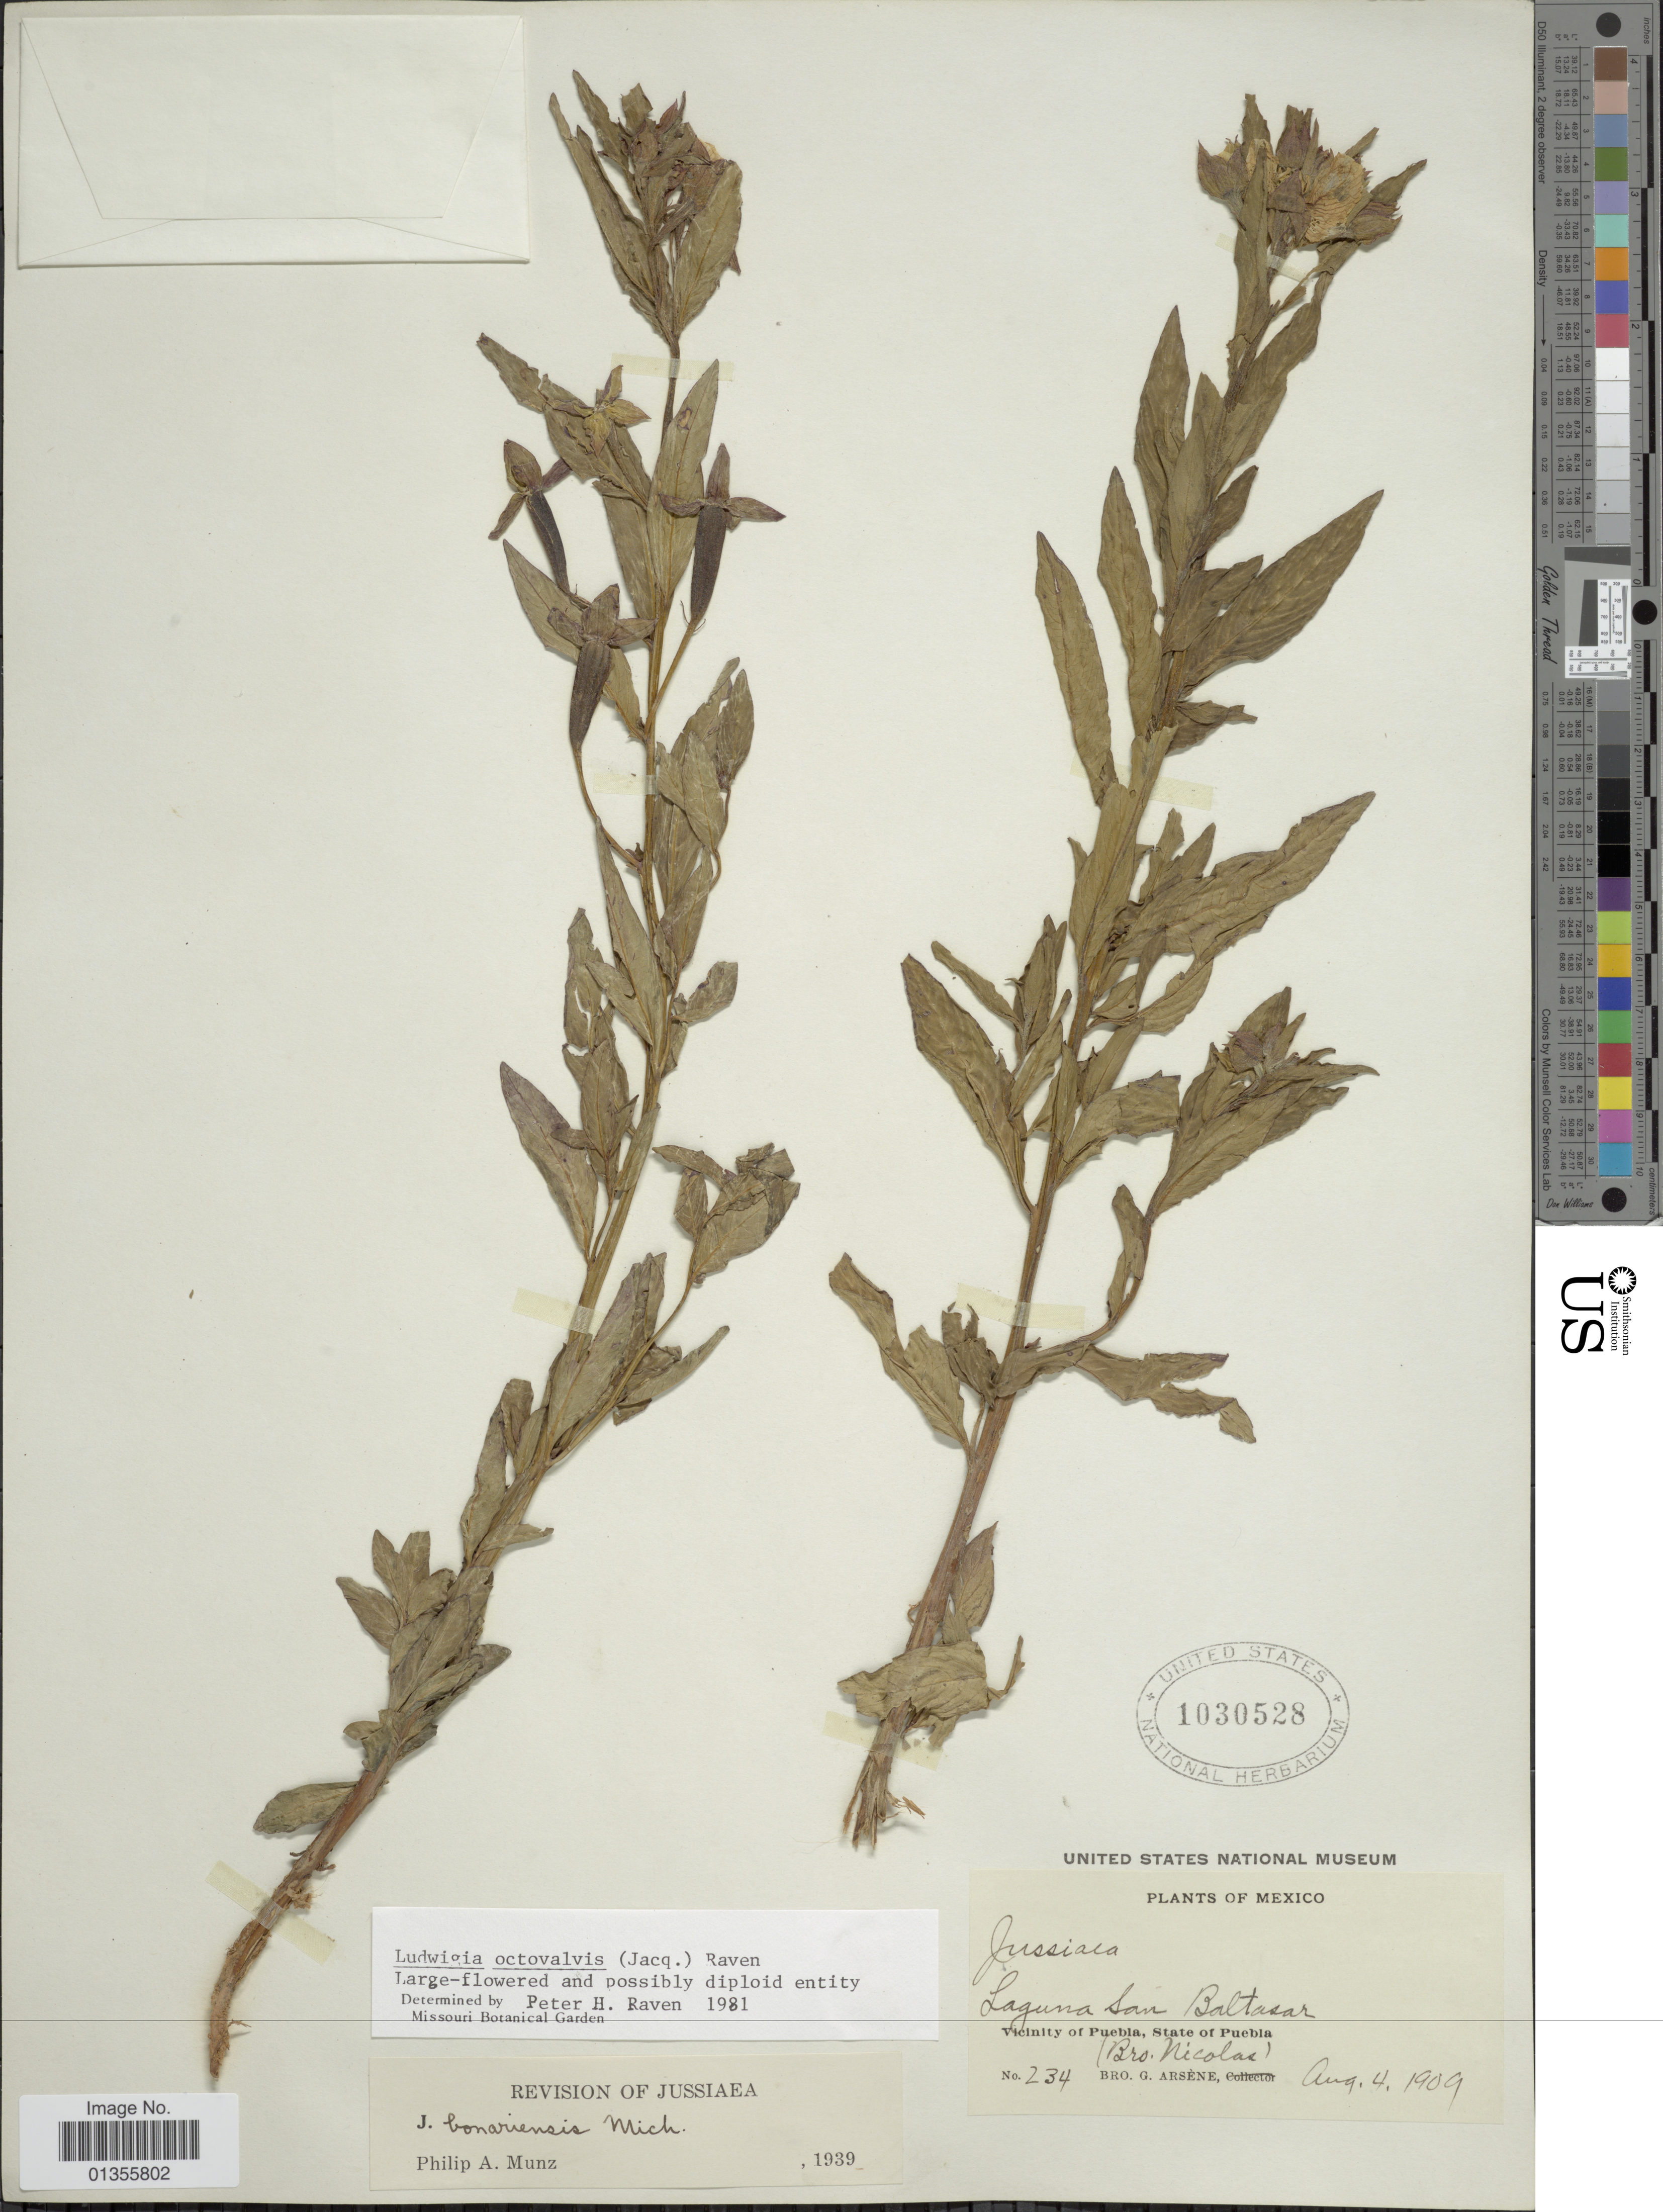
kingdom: Plantae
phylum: Tracheophyta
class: Magnoliopsida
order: Myrtales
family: Onagraceae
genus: Ludwigia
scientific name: Ludwigia octovalvis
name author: (Jacq.) P.H. Raven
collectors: Bro. G. Arsène & F. Nicolas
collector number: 234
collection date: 1909-08-04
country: Mexico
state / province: Puebla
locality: Laguna San Baltasar. Vicinity of Puebla, State of Puebla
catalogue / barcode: US 1030528